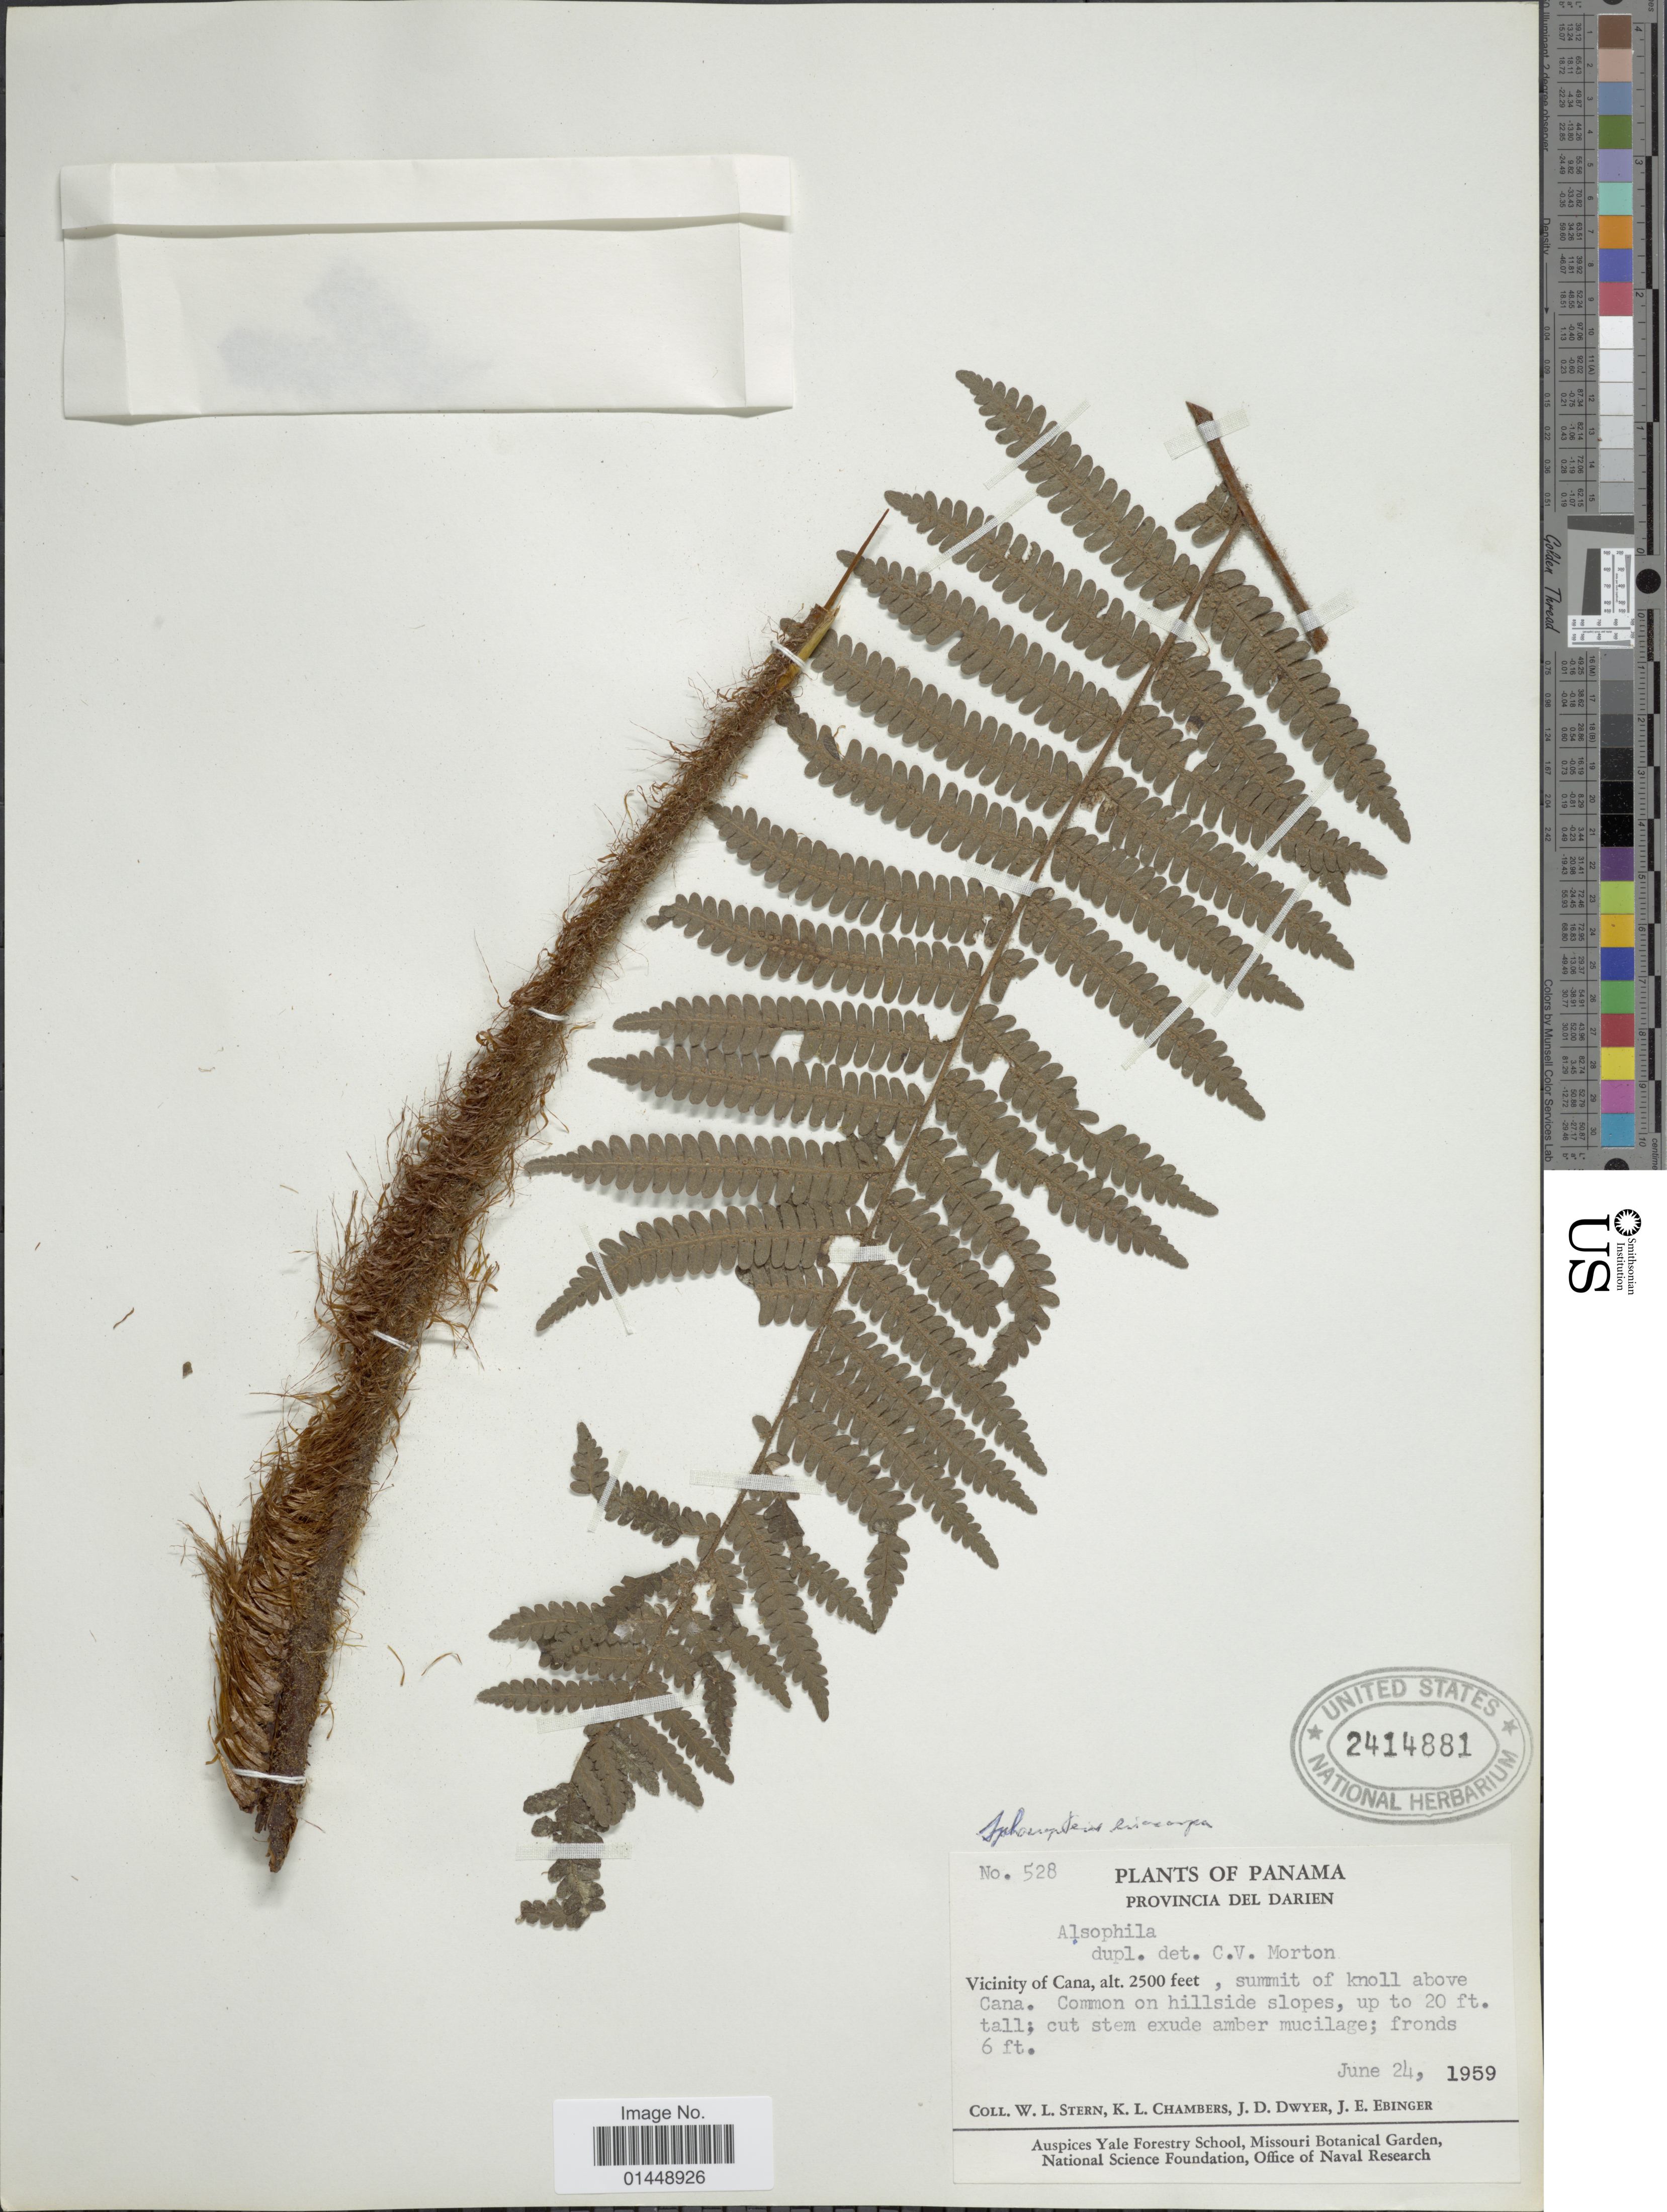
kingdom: Plantae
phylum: Tracheophyta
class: Polypodiopsida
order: Cyatheales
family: Cyatheaceae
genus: Cyathea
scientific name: Cyathea lockwoodiana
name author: (P.G. Windisch) Lellinger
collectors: W. L. Stern, K. Chambers, J. D. Dwyer & J. Ebinger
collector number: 528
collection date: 1959-06-24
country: Panama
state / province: Darién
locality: Provincia del Darien. Vicinity of Cana, summit of knoll above Cana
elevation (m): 762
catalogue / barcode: US 2414881